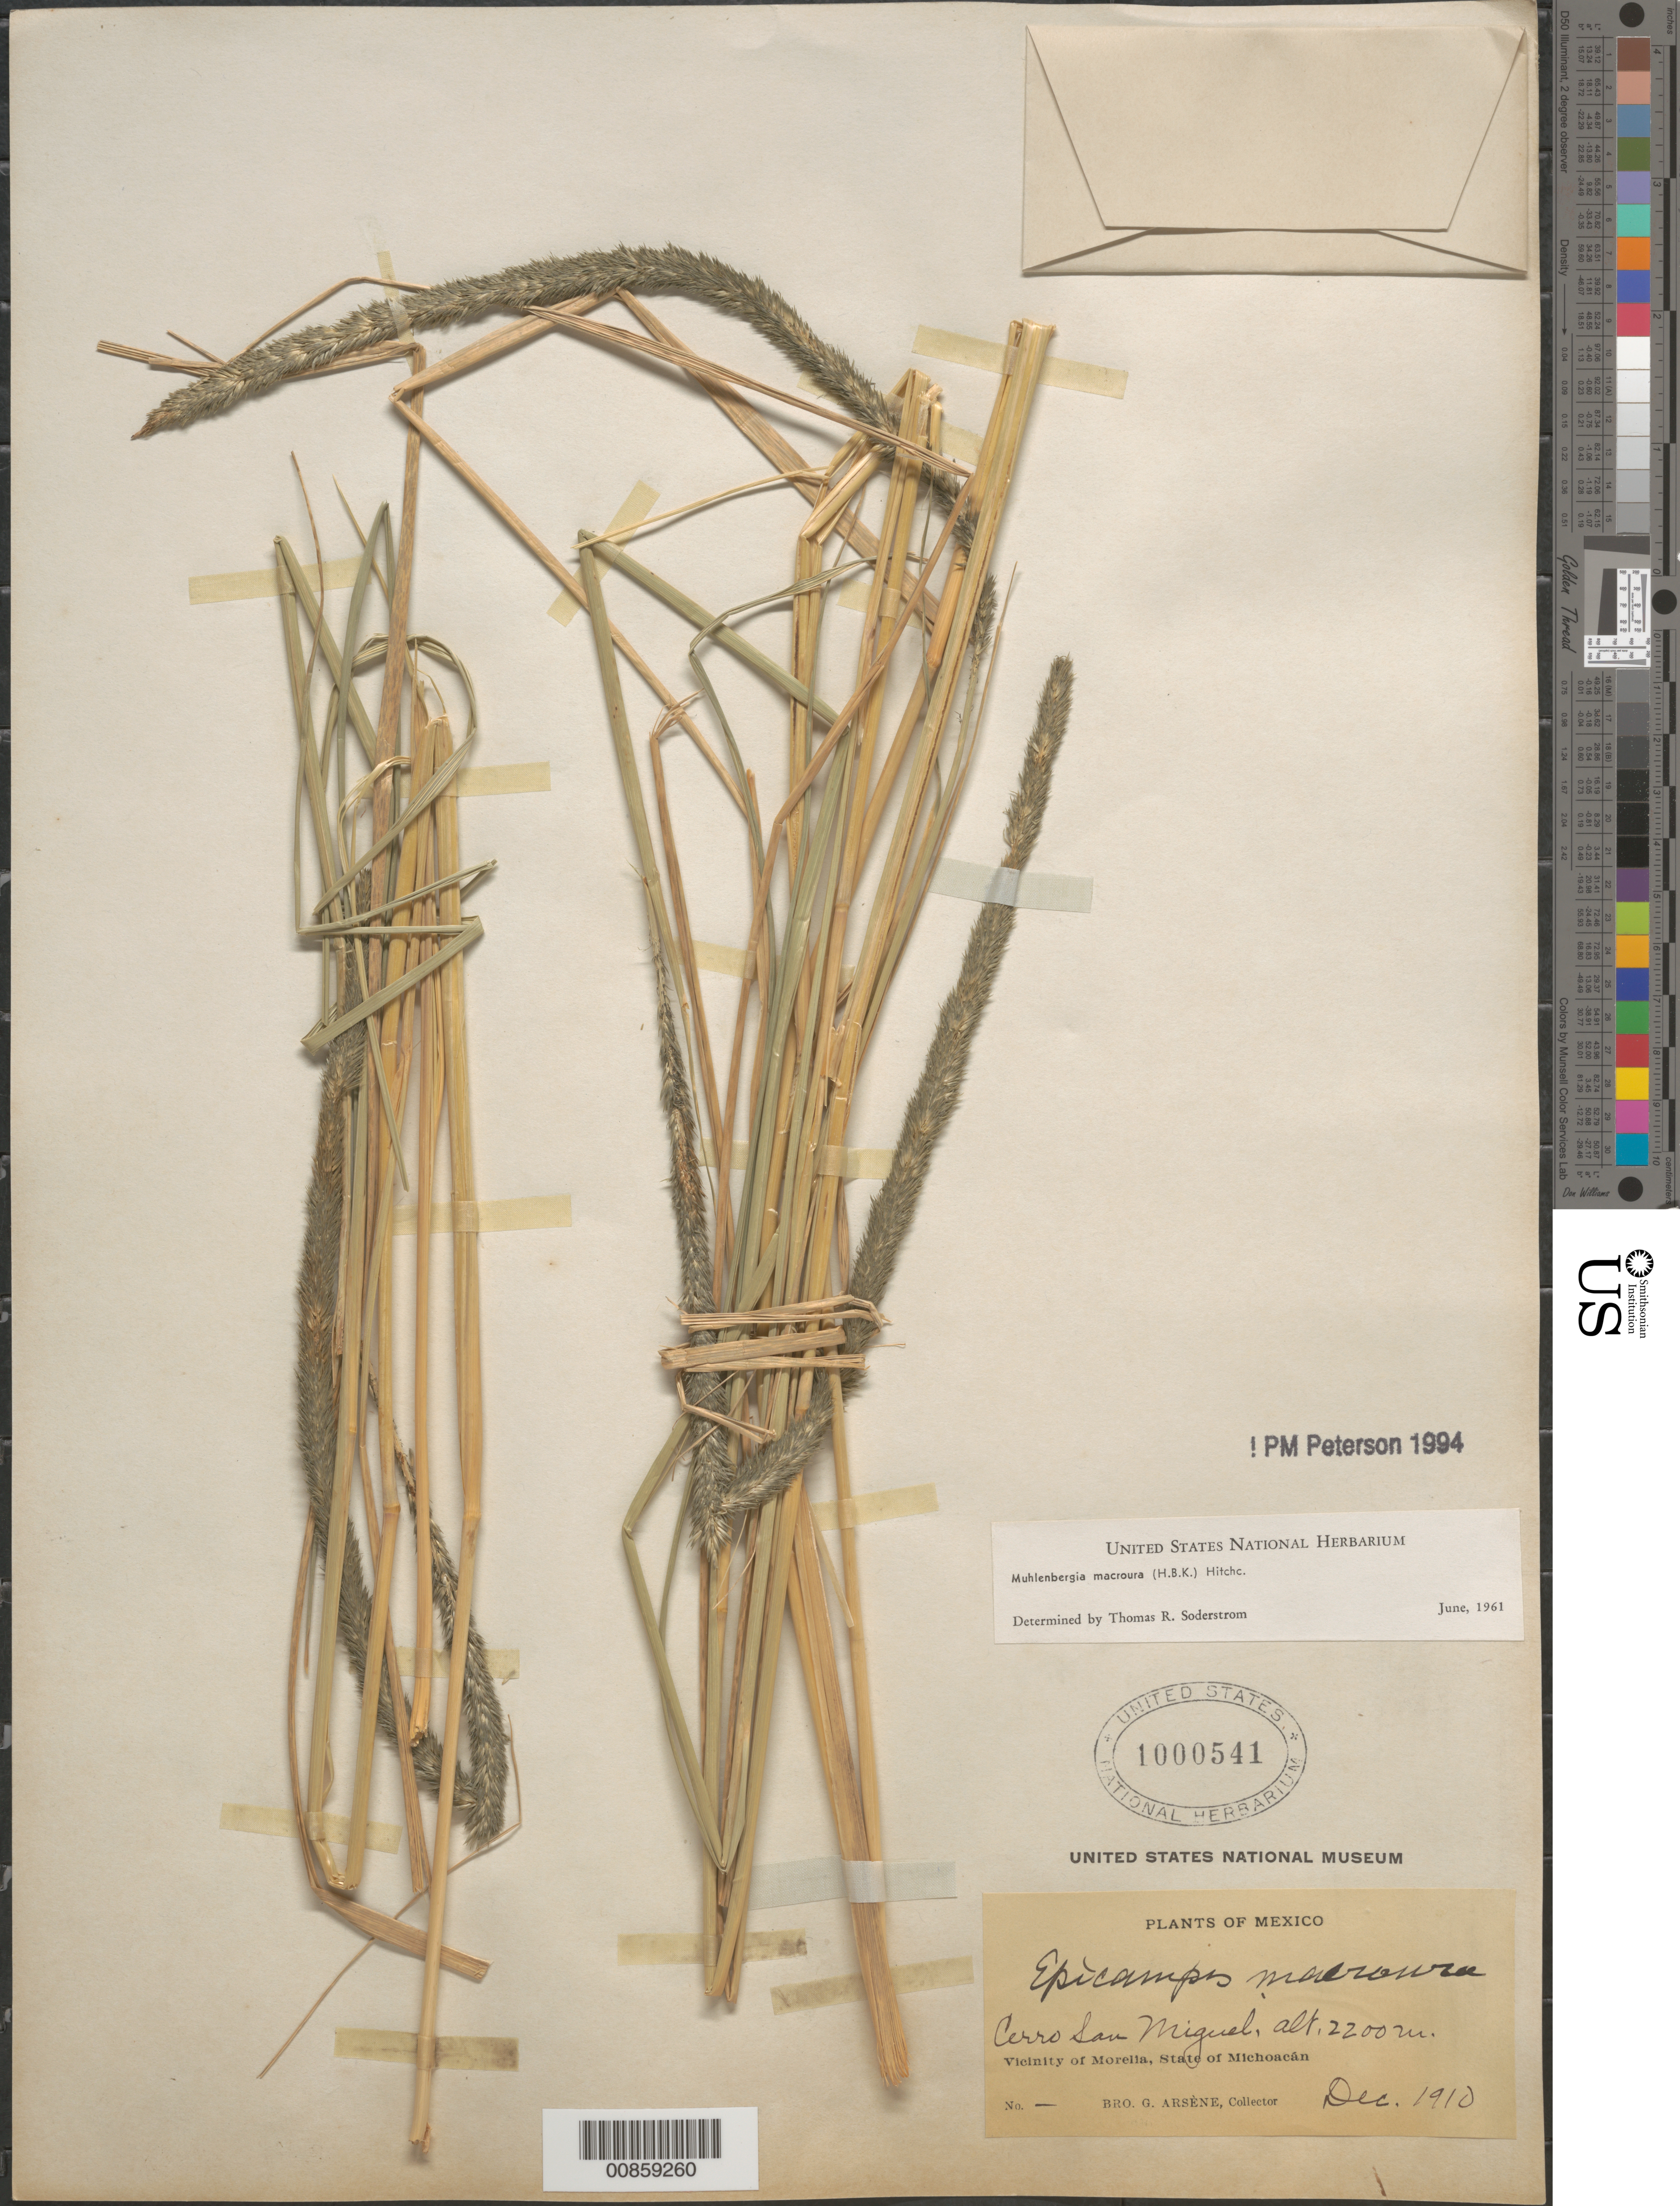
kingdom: Plantae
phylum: Tracheophyta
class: Liliopsida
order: Poales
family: Poaceae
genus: Muhlenbergia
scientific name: Muhlenbergia macroura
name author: (Kunth) Hitchc.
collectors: A. S. Hitchcock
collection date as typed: Dec 1910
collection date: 1910-12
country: Mexico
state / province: Michoacán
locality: Cerro San Miguel, near Morelia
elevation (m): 2200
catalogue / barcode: US 1000541